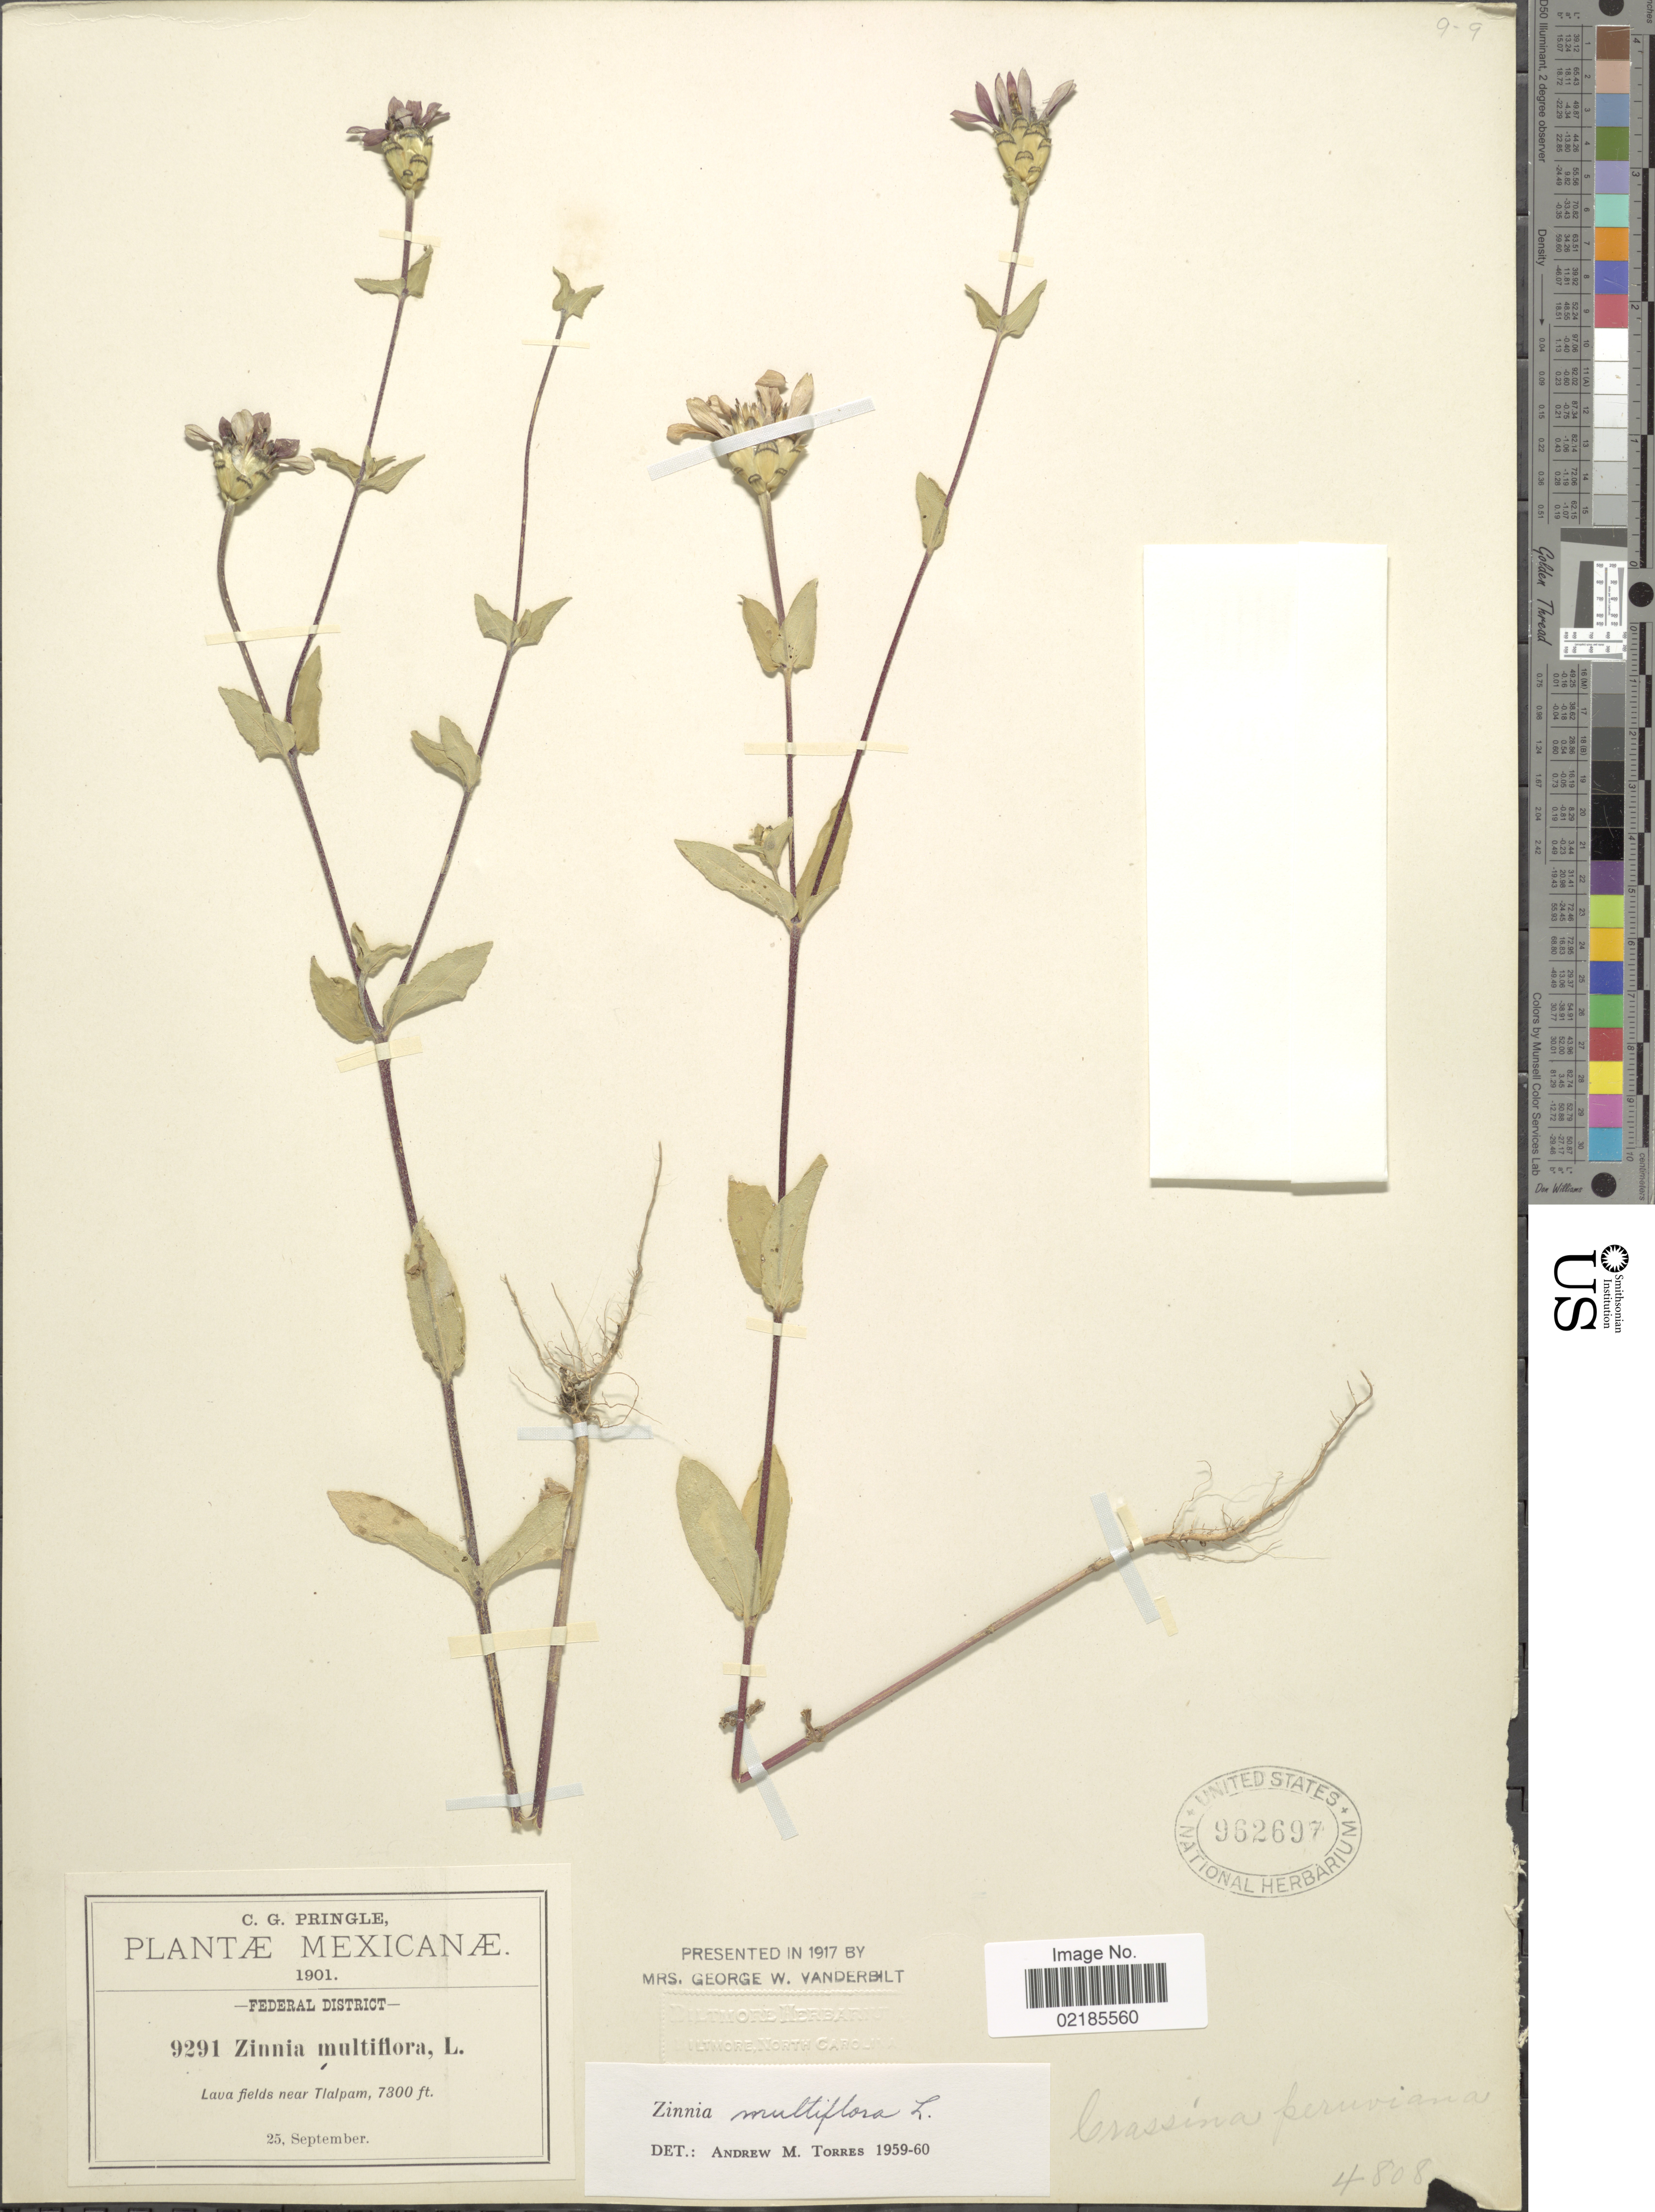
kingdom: Plantae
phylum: Tracheophyta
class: Magnoliopsida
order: Asterales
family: Asteraceae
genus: Zinnia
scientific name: Zinnia peruviana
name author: (L.) L.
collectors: C. G. Pringle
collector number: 9291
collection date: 1901-09-25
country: Mexico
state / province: Distrito Federal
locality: Federal District, near Tlalpam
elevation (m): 2225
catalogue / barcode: US 962697